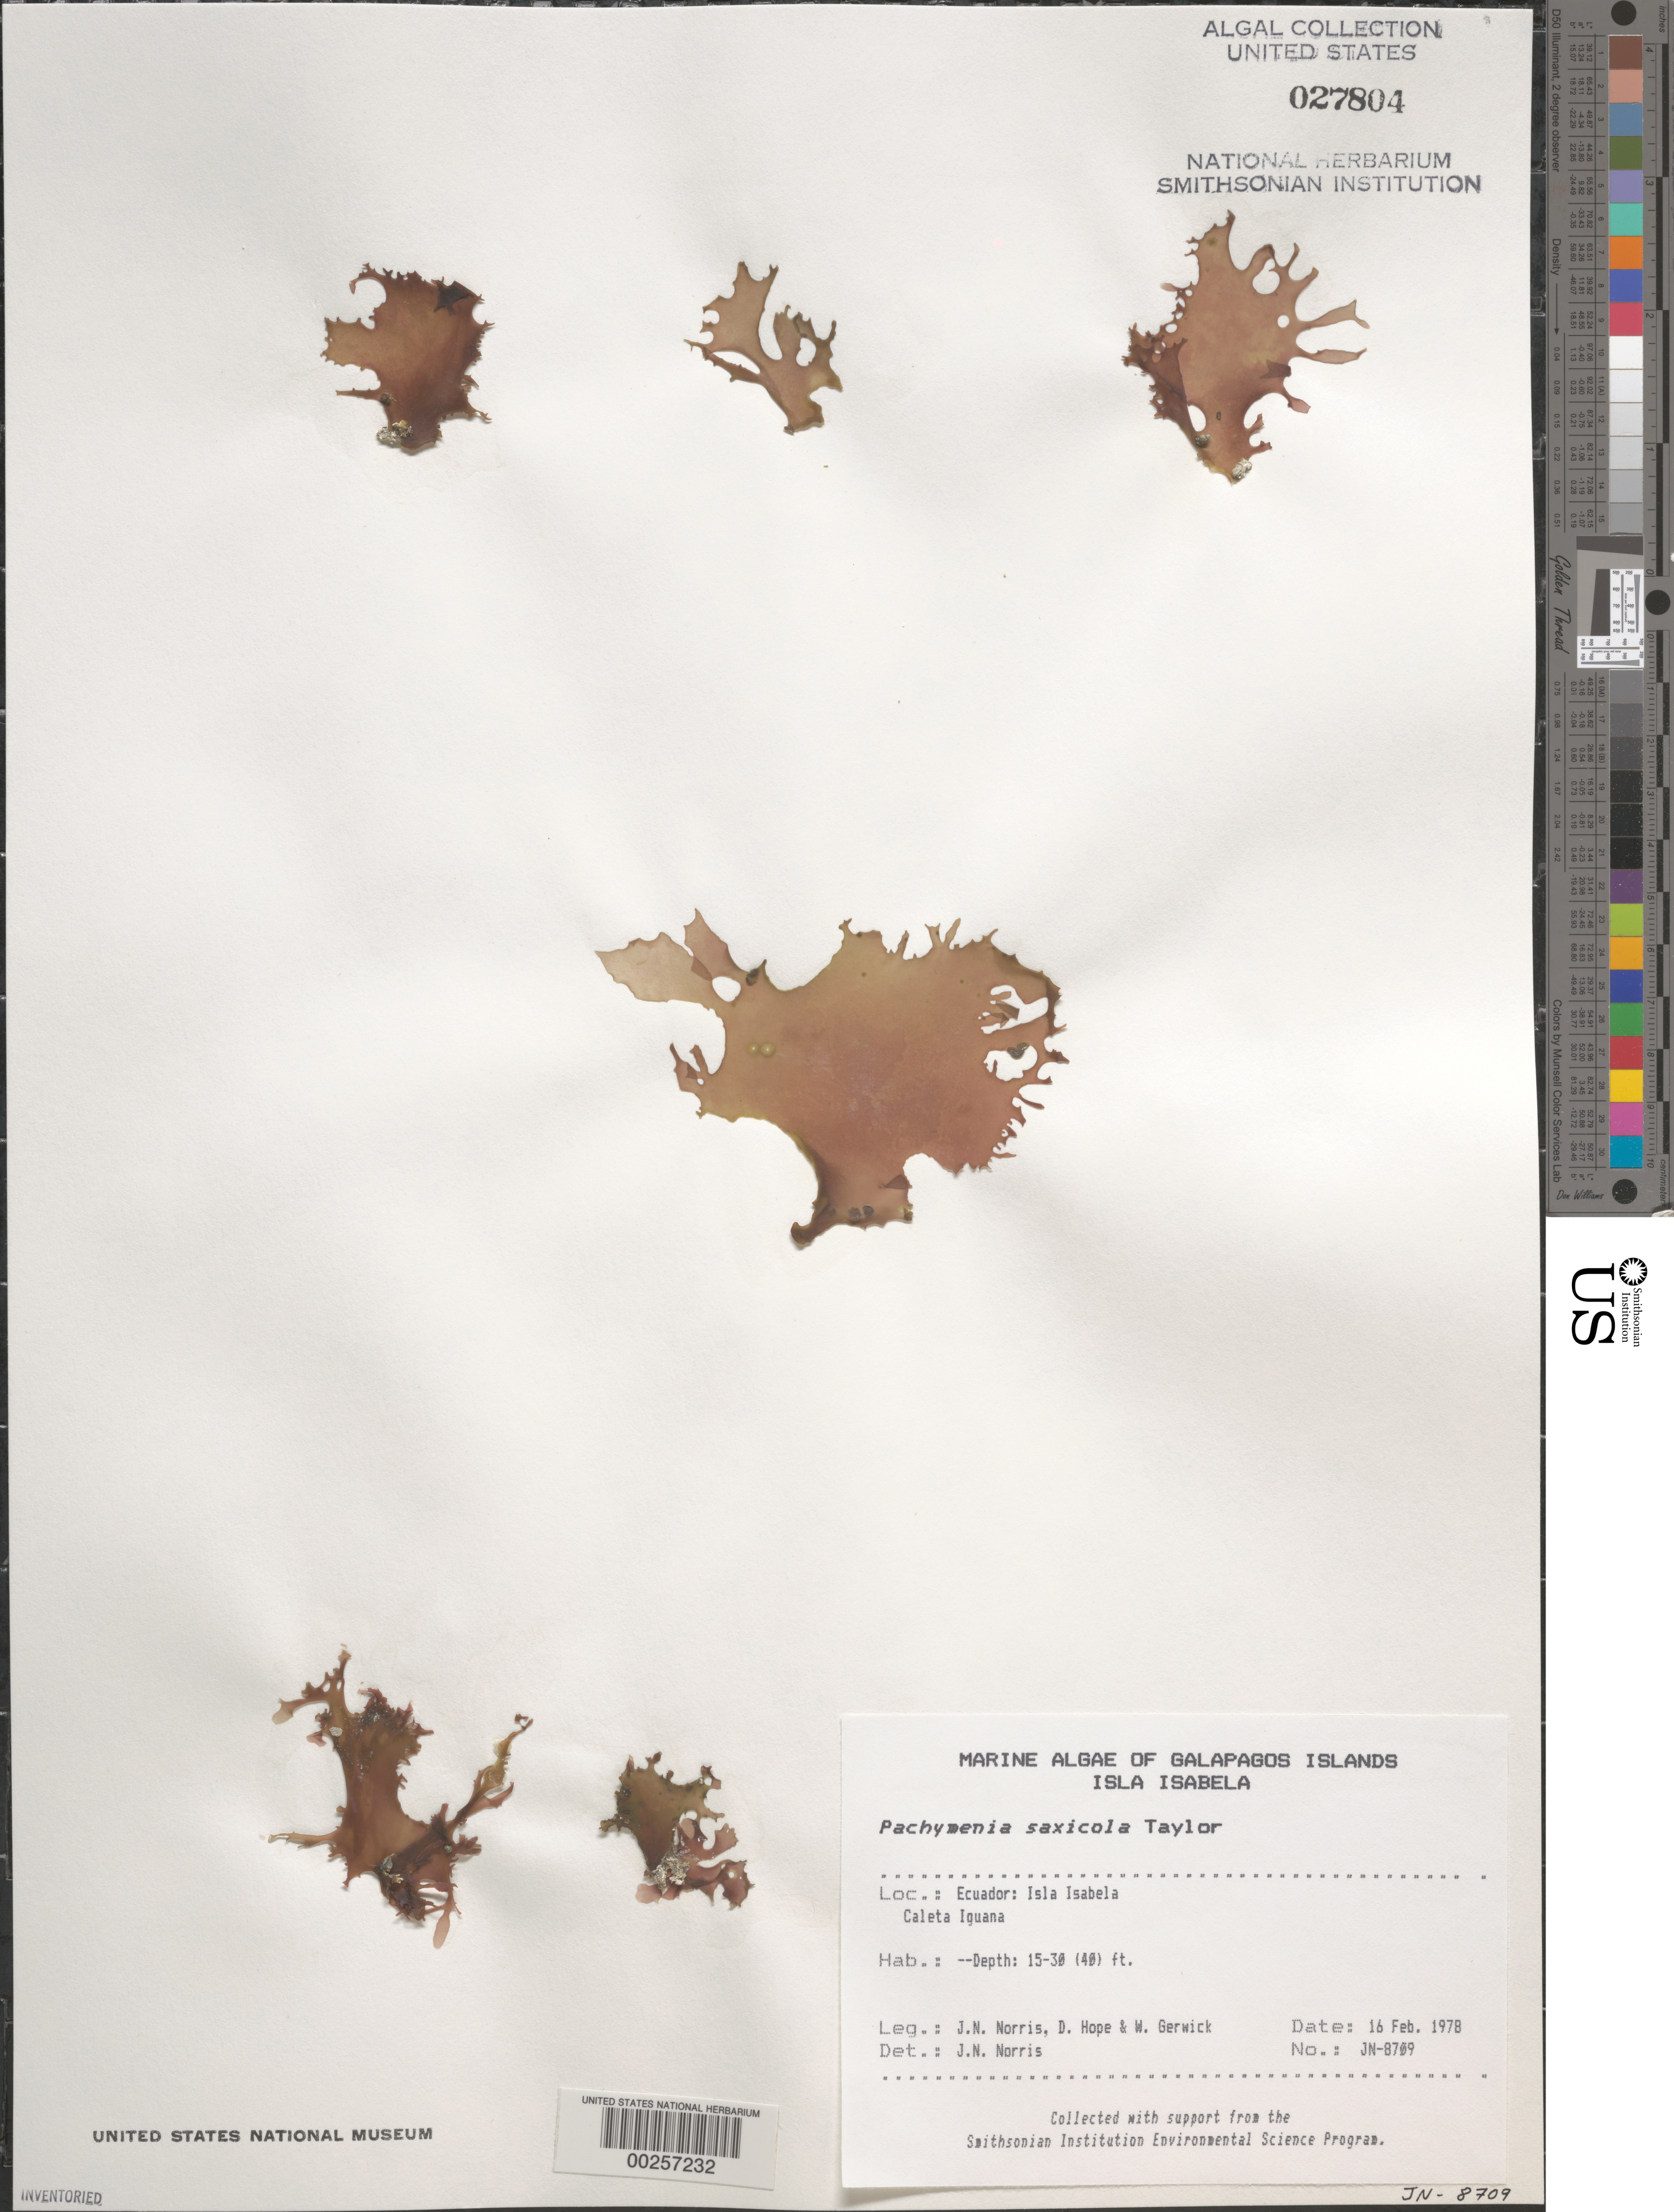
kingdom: Plantae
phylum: Rhodophyta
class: Florideophyceae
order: Halymeniales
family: Halymeniaceae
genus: Pachymenia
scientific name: Pachymenia saxicola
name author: W.R. Taylor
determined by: Norris, James N.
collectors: J. N. Norris, D. Hope & W. Gerwick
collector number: JN-8709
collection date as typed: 16 Feb 1978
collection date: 1978-02-16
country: Ecuador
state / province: Colón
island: Isabela [Albemarle]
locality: Caleta Iguana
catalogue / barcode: US 27804